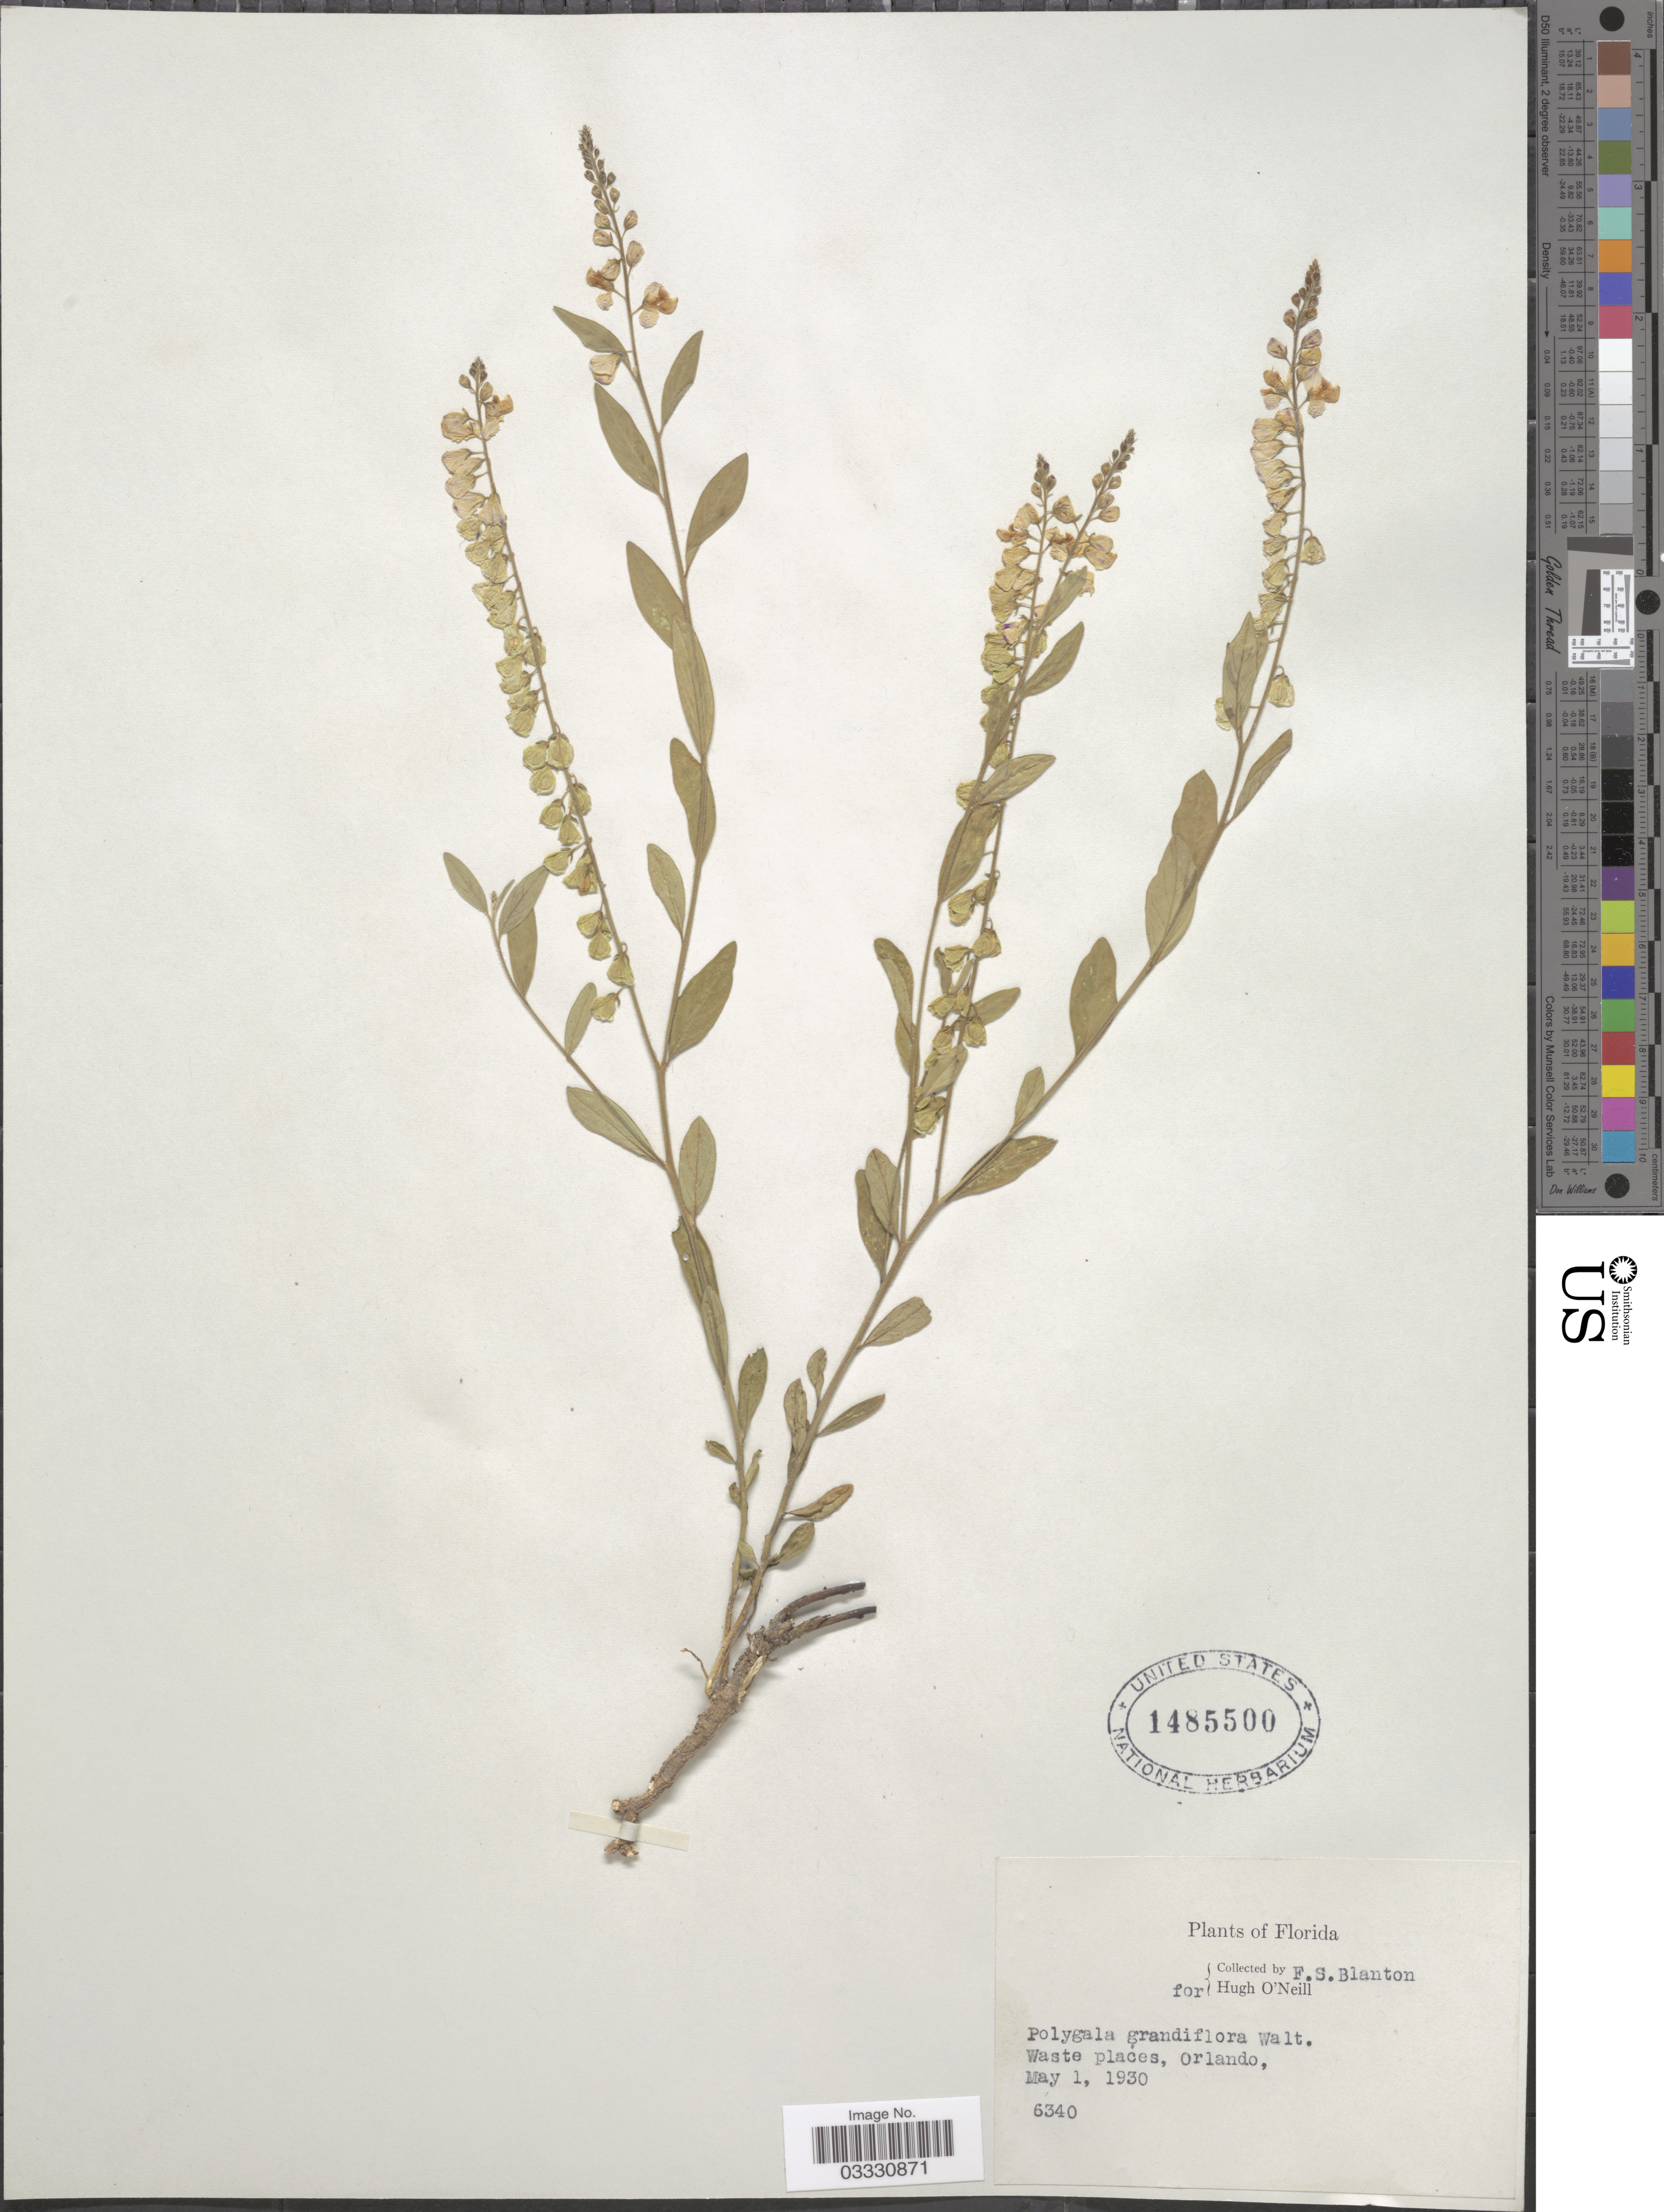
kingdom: Plantae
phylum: Tracheophyta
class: Magnoliopsida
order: Fabales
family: Polygalaceae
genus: Asemeia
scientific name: Asemeia grandiflora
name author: (Walter) Small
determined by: Strong, Mark T., (BOT), Smithsonian Institution - National Museum of Natural History (UNITED STATES)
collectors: F. S. Blanton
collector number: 6340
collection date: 1930-05-01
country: United States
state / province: Florida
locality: Waste places, Orlando.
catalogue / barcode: US 1485500